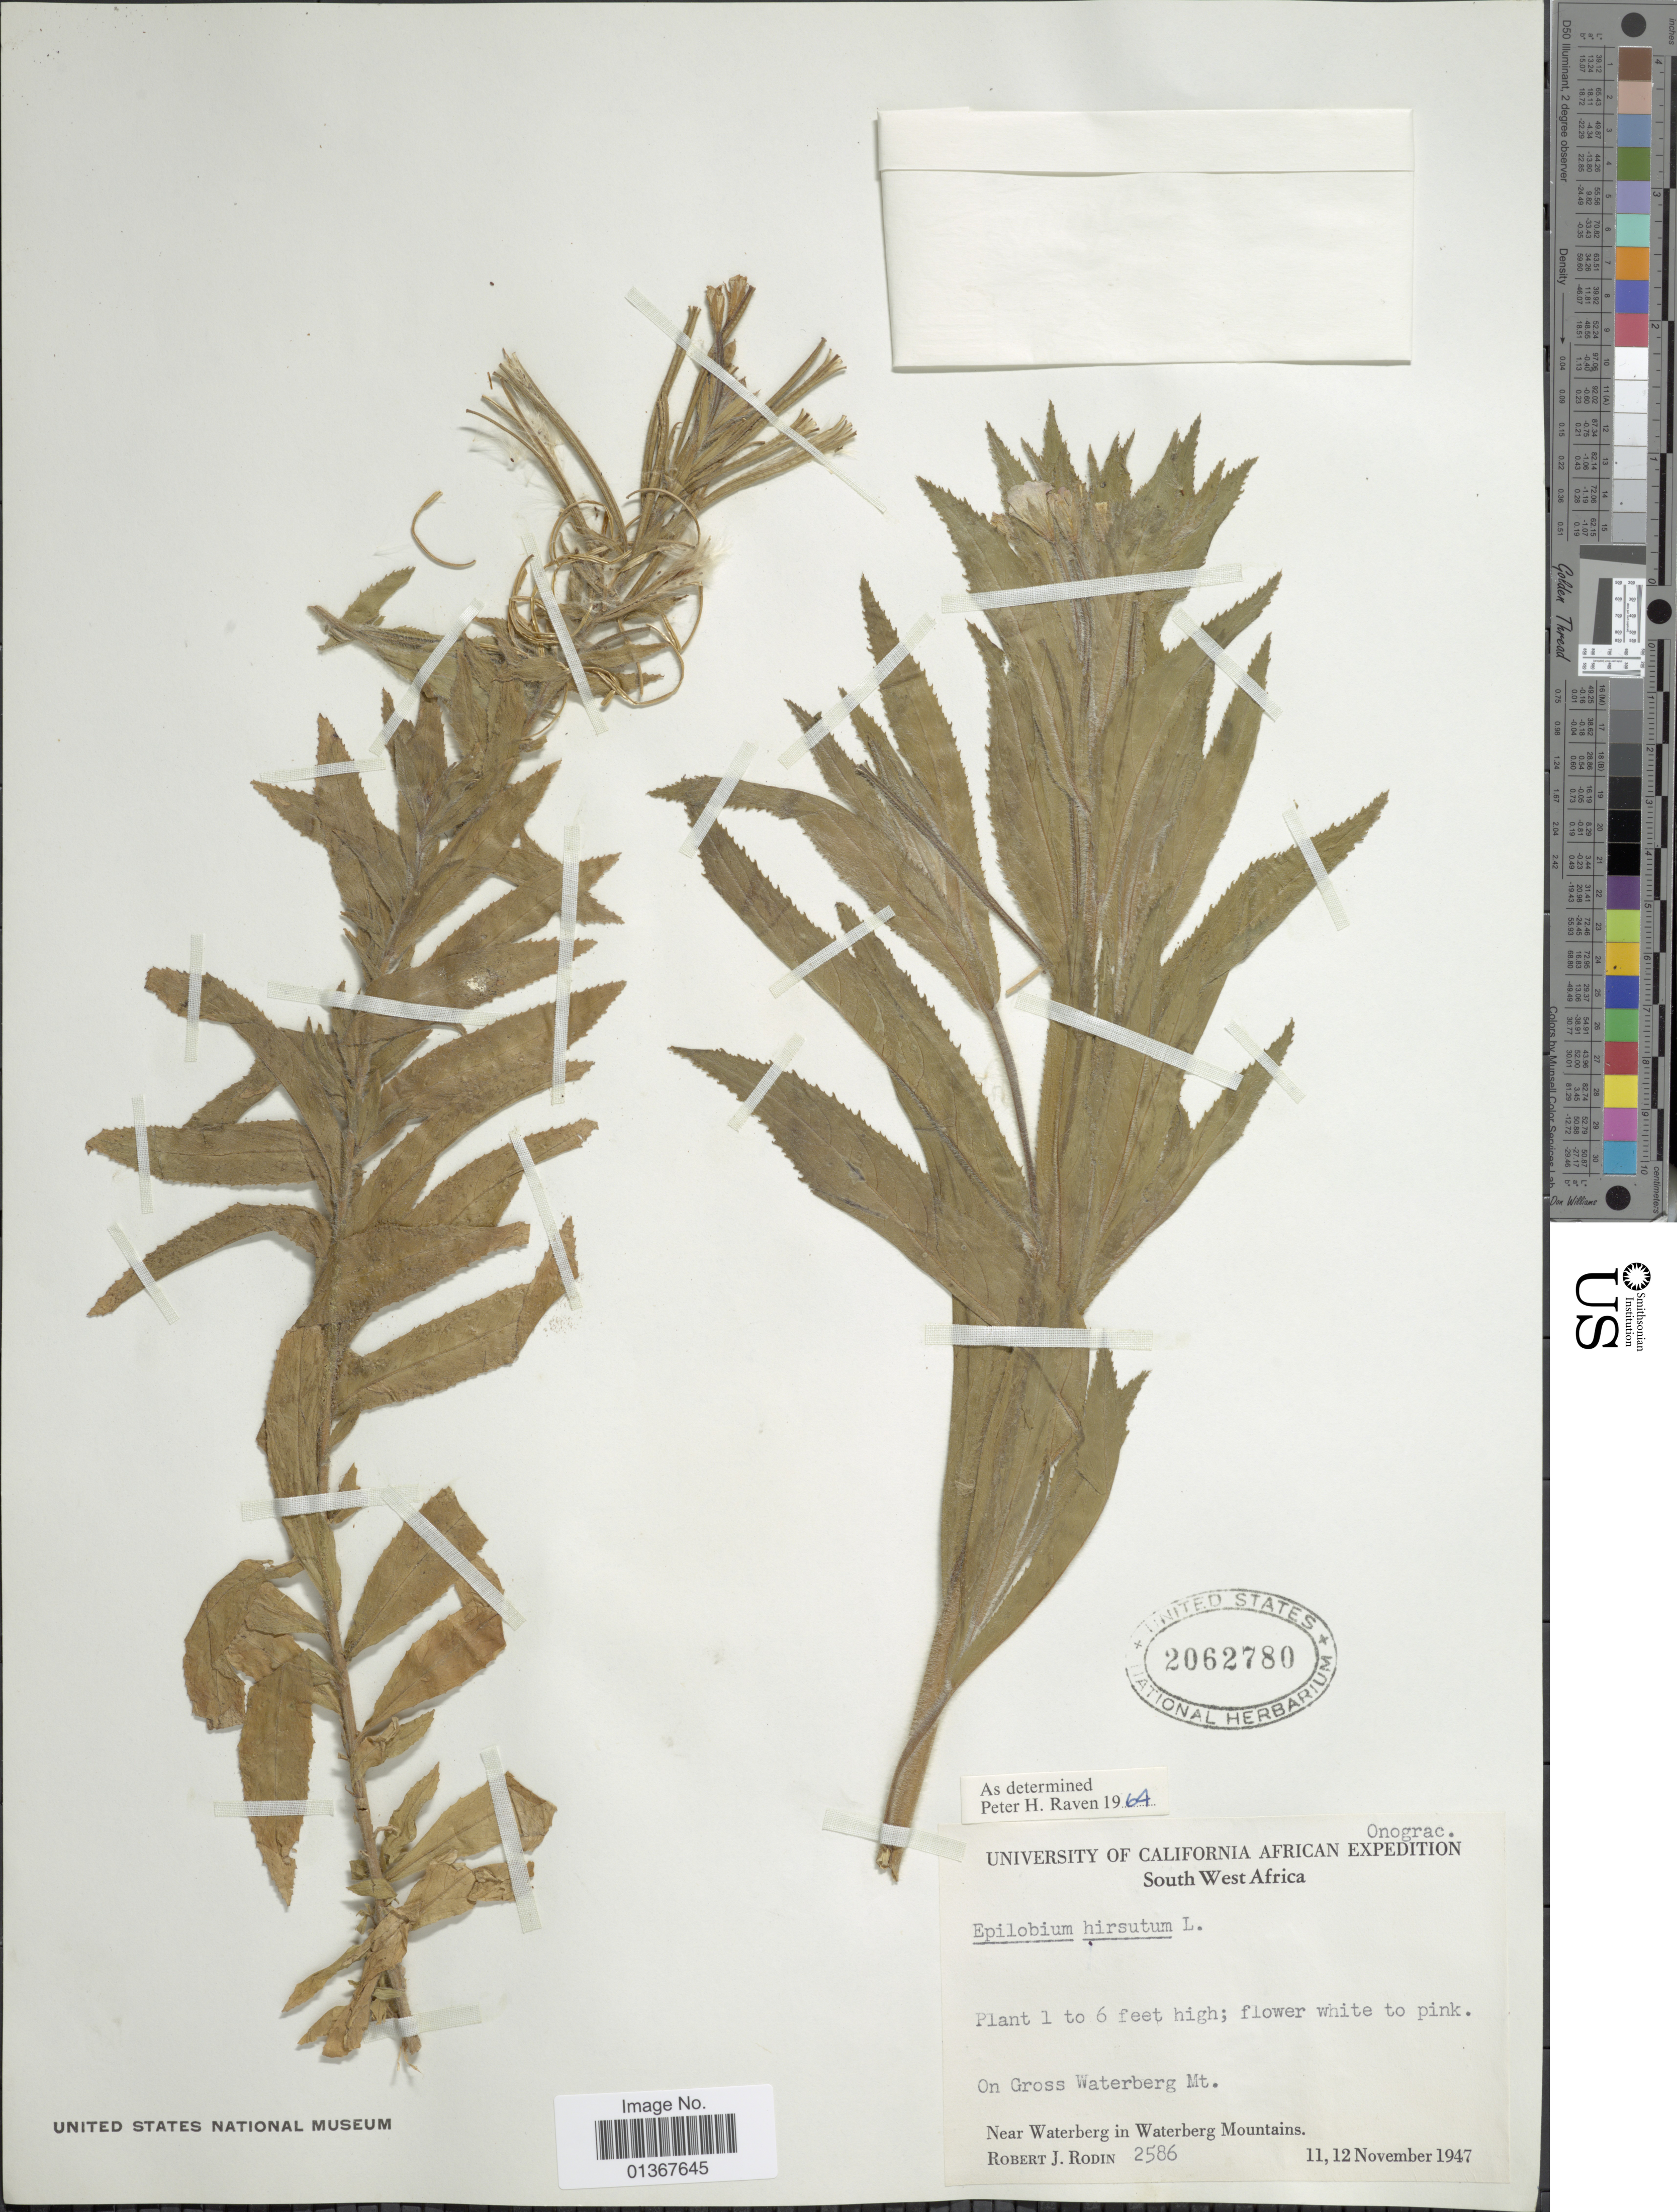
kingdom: Plantae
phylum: Tracheophyta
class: Magnoliopsida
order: Myrtales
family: Onagraceae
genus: Epilobium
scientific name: Epilobium hirsutum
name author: L.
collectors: R. J. Rodin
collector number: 2586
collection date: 1947-11-11/1947-11-12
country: South Africa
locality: South West Africa. On Gross Waterberg Mt. Near Waterberg in Waterberg Mountains.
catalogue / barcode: US 2062780